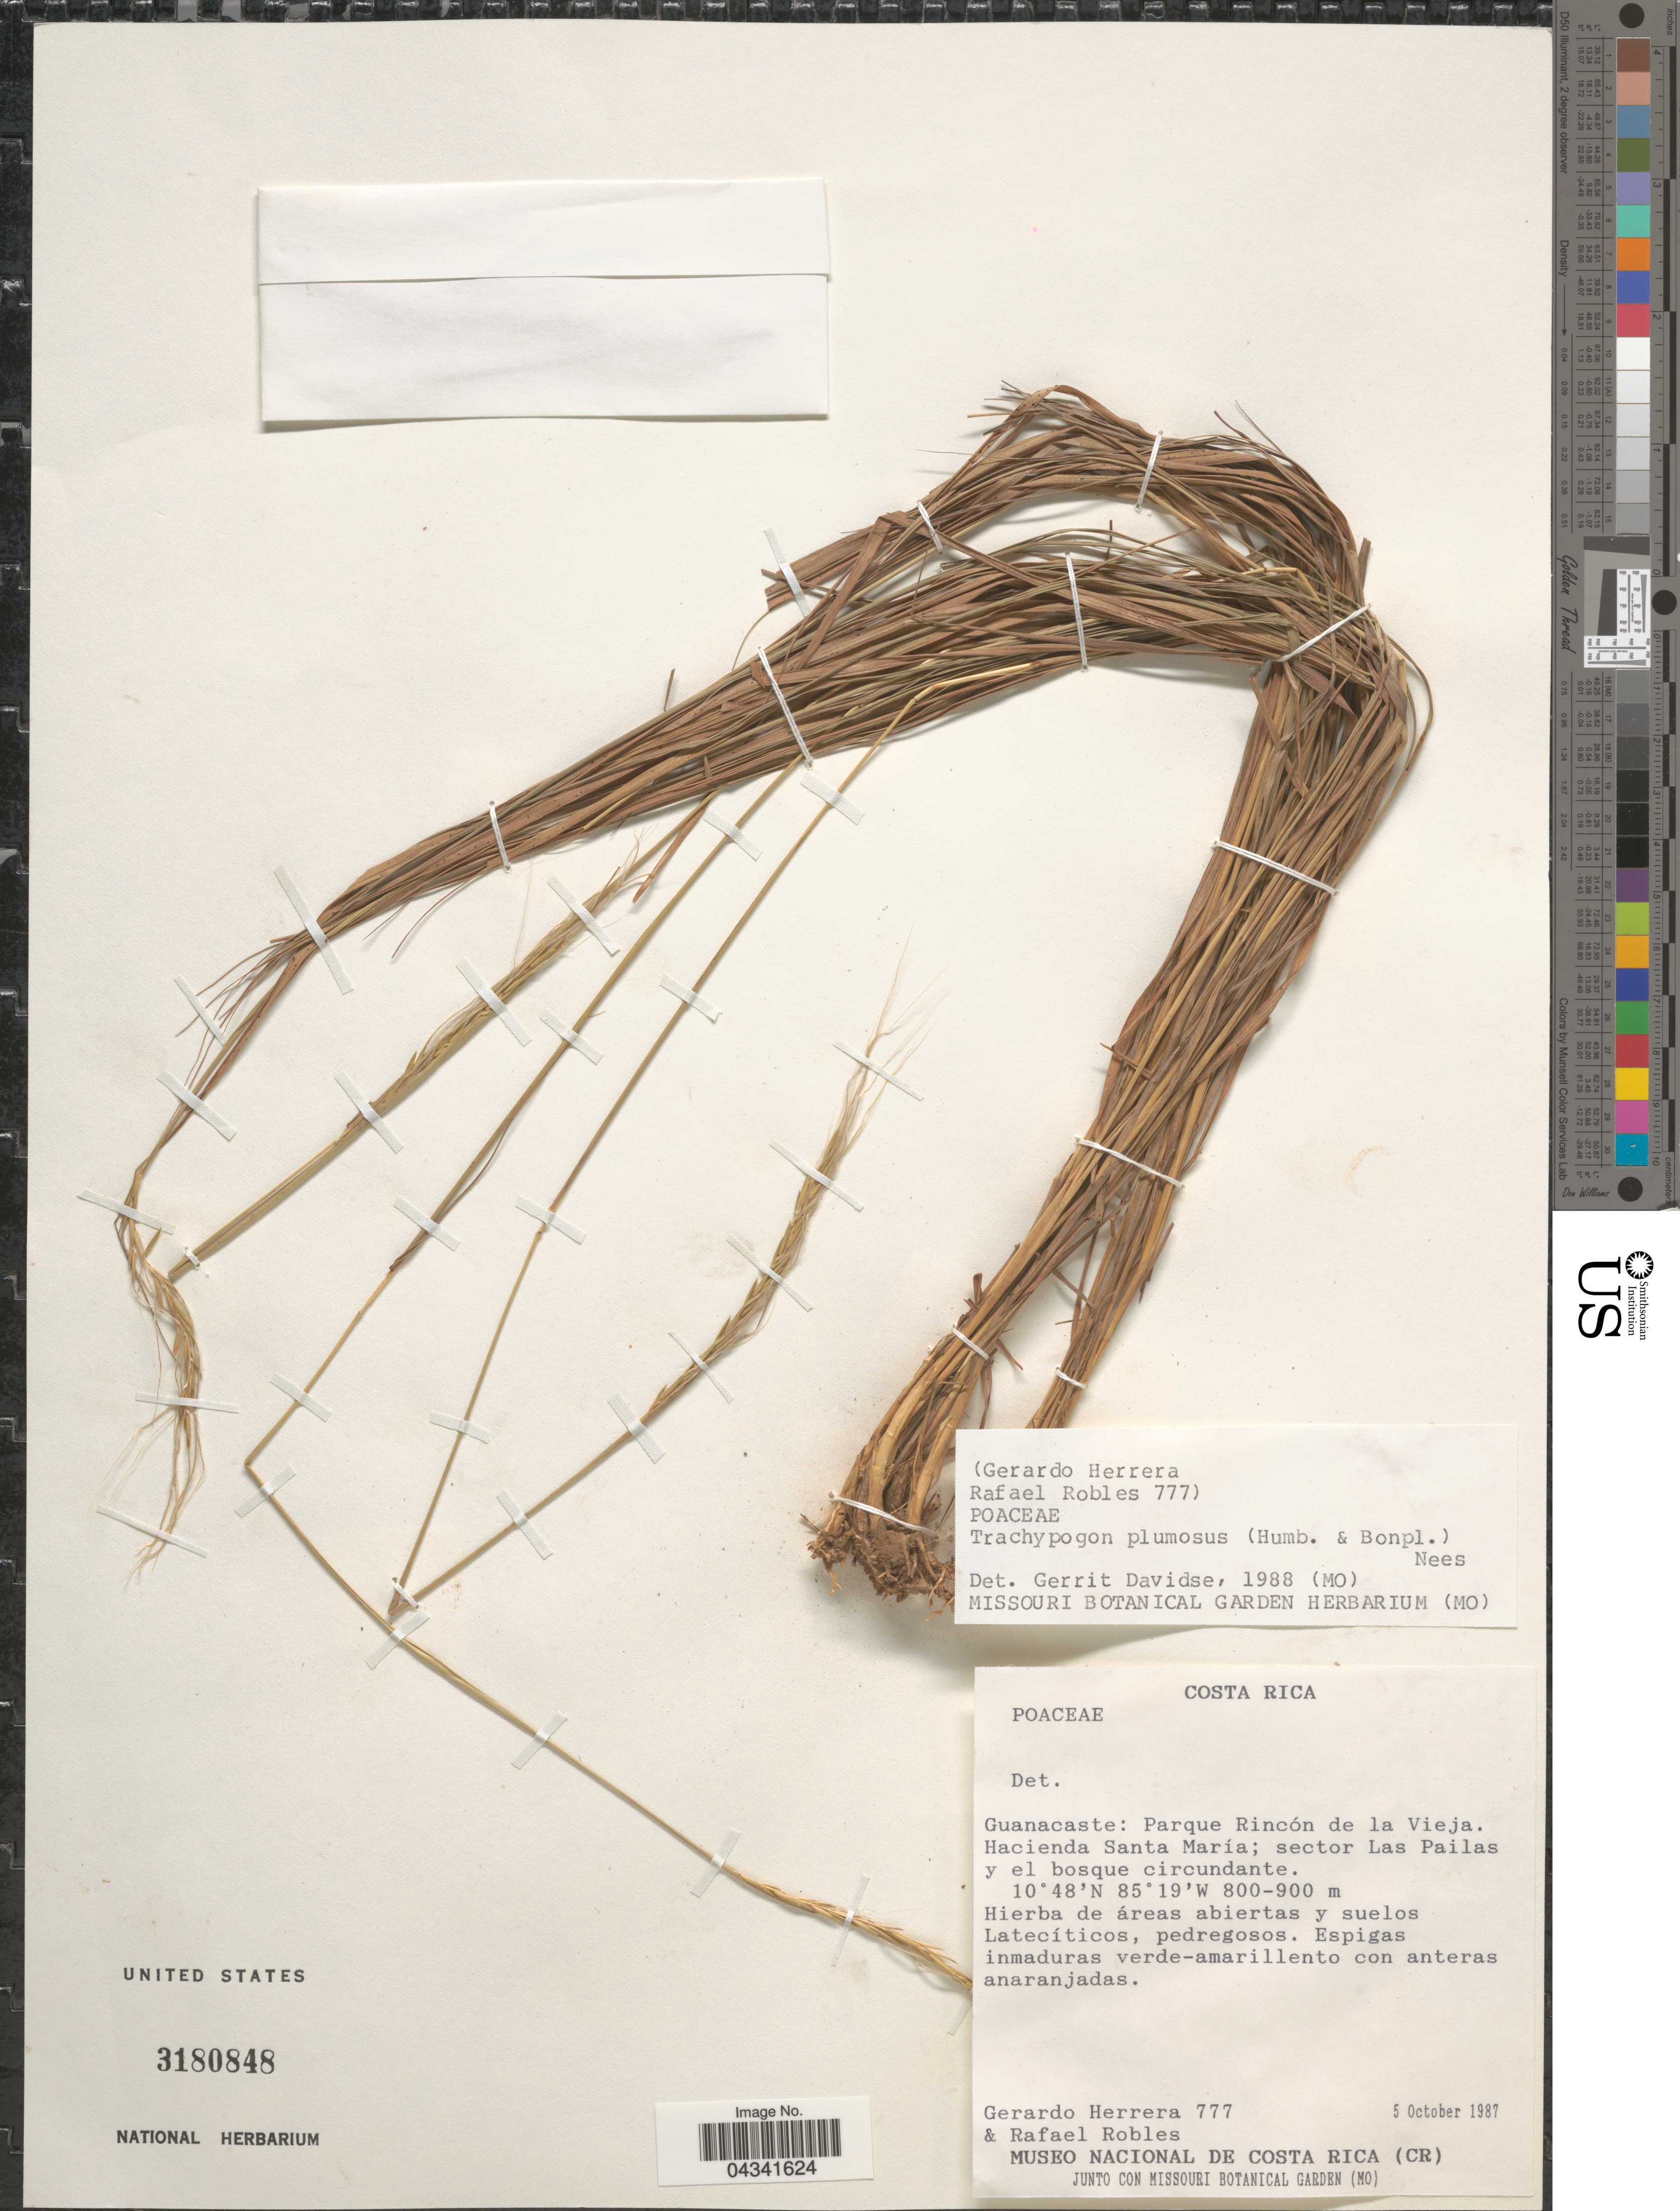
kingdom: Plantae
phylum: Tracheophyta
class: Liliopsida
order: Poales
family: Poaceae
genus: Trachypogon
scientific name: Trachypogon spicatus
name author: (L. f.) Kuntze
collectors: G. Herrera & R. Robles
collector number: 777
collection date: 1987-10-05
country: Costa Rica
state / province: Guanacaste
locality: Parque Rincón de la Vieja. Hacienda Santa María; sector Las Pailas y el bosque circundante.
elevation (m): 800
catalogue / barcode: US 3180848